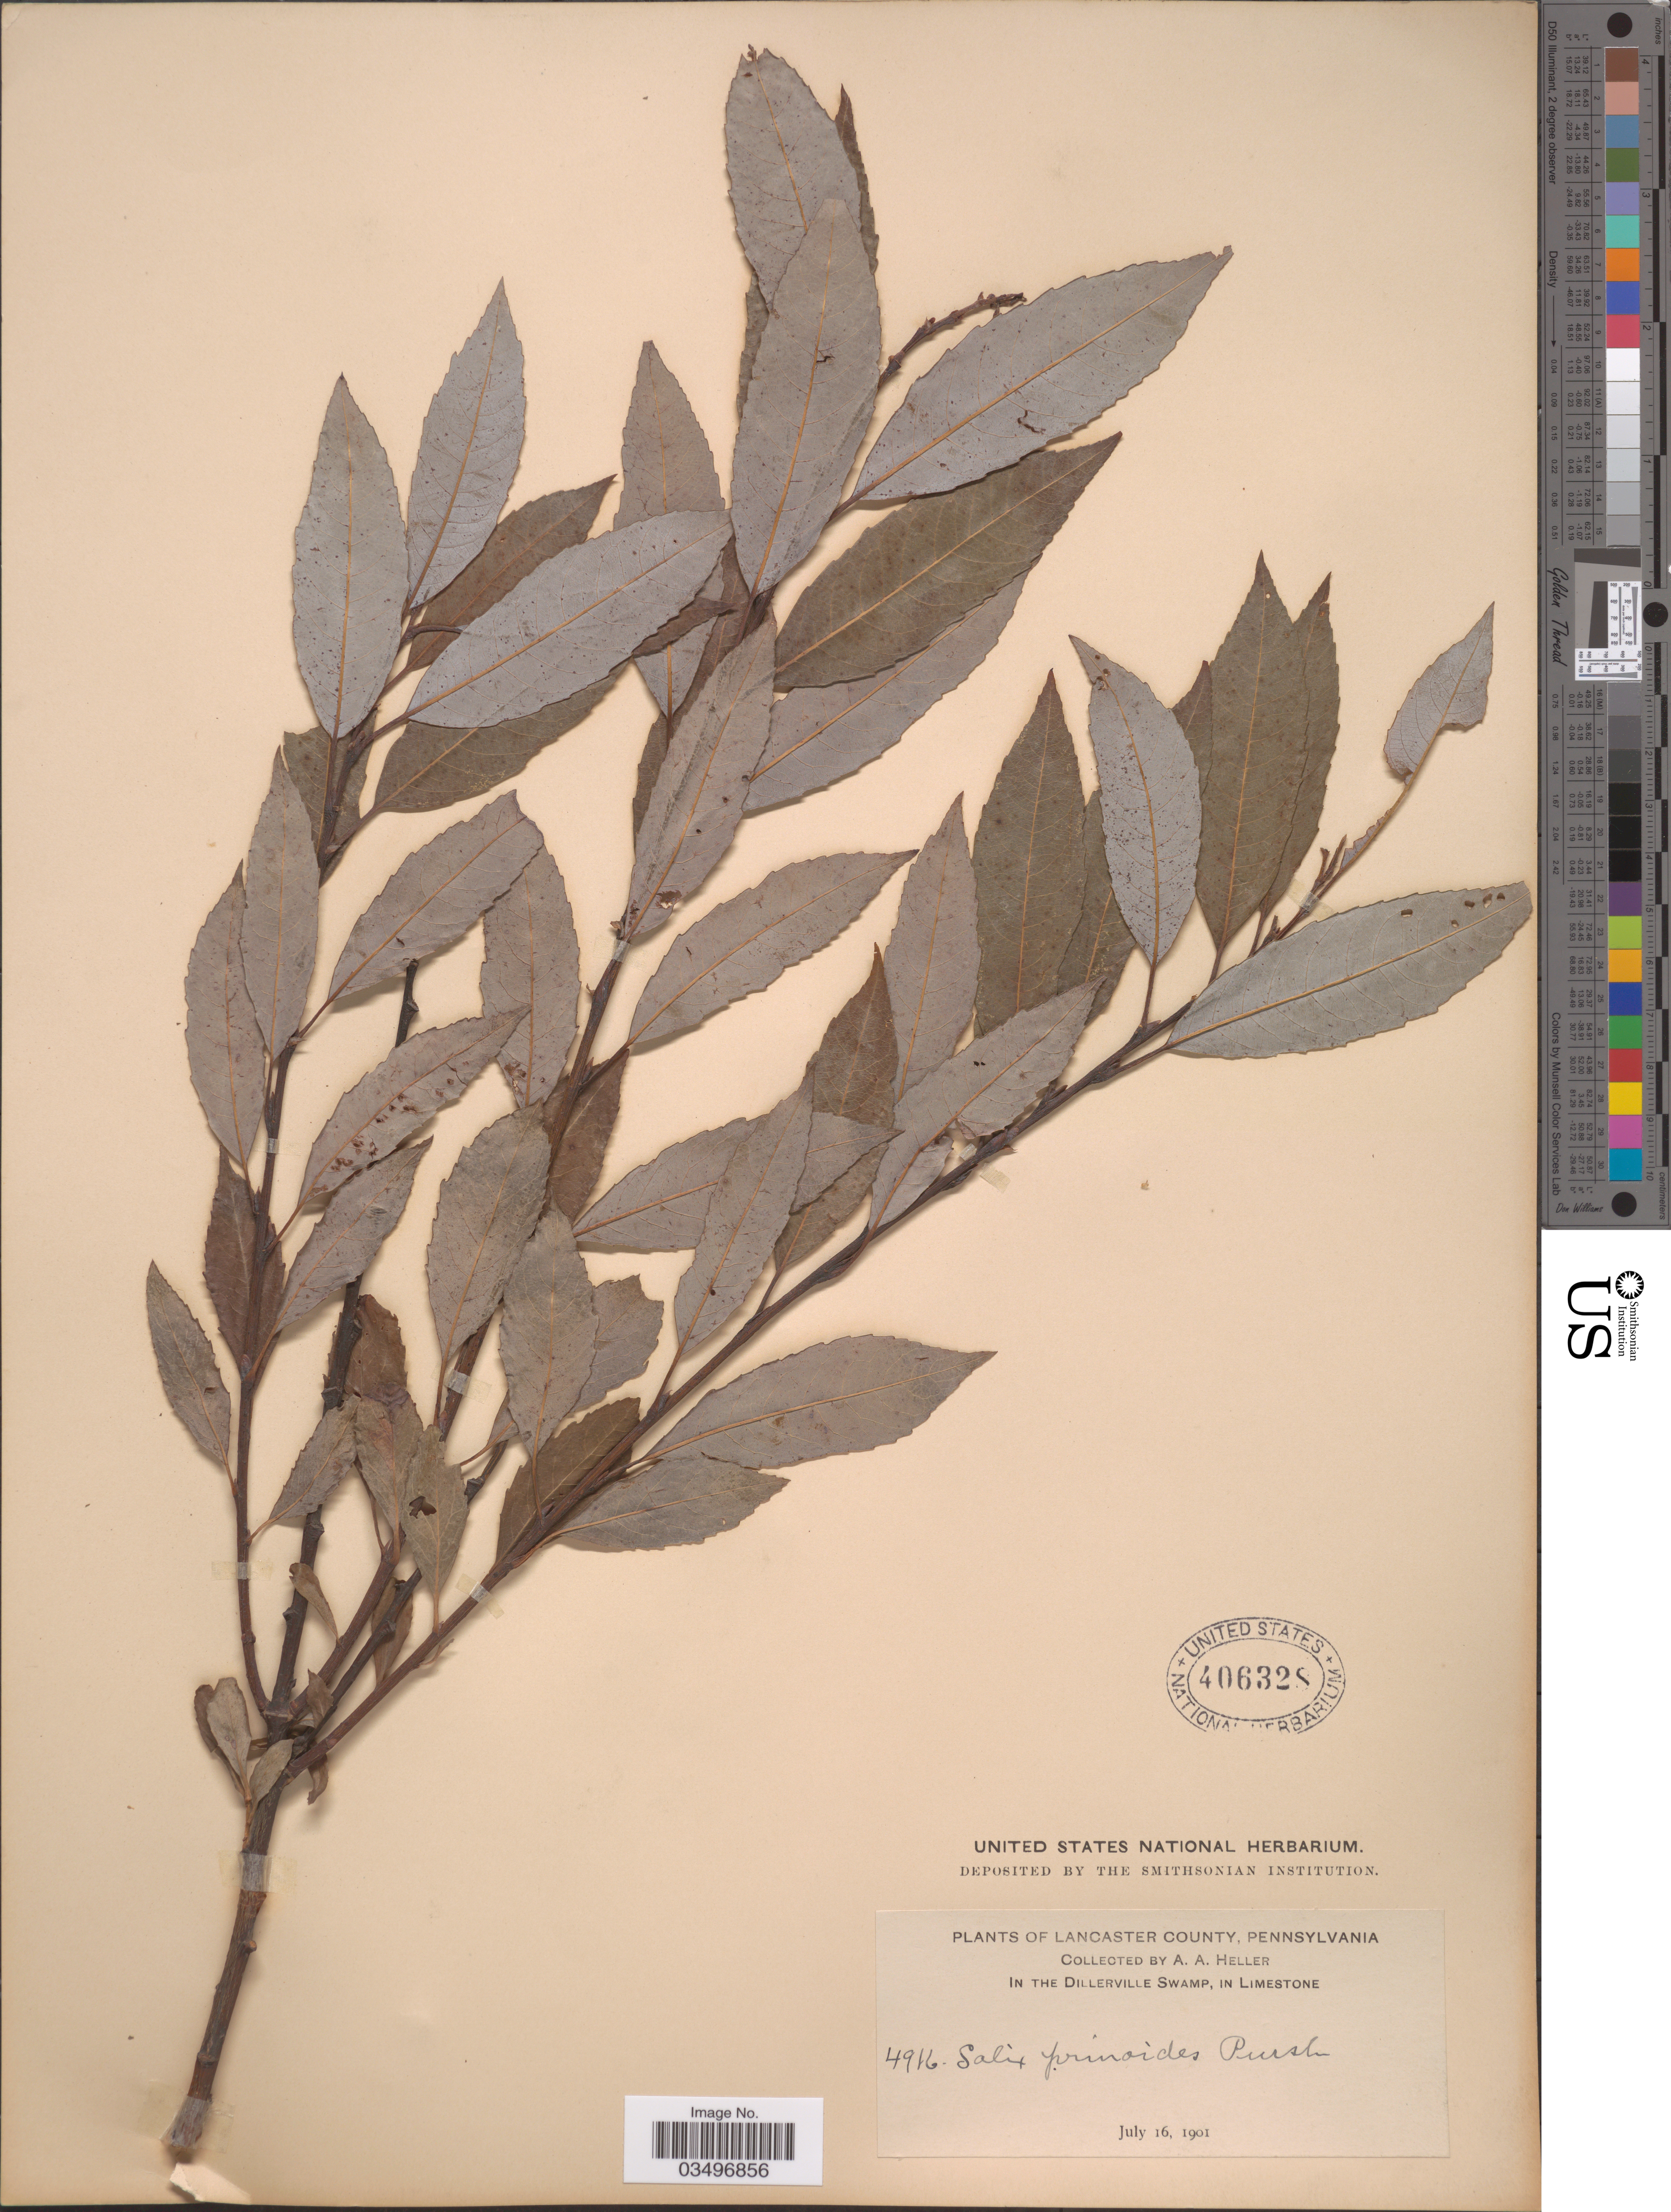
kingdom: Plantae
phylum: Tracheophyta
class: Magnoliopsida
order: Malpighiales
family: Salicaceae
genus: Salix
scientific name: Salix discolor var. prinoides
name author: (Pursh) Andersson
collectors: A. A. Heller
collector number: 4916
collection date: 1901-07-16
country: United States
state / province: Pennsylvania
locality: Lancaster County. In the Dillerville Swamp.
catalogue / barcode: US 406328